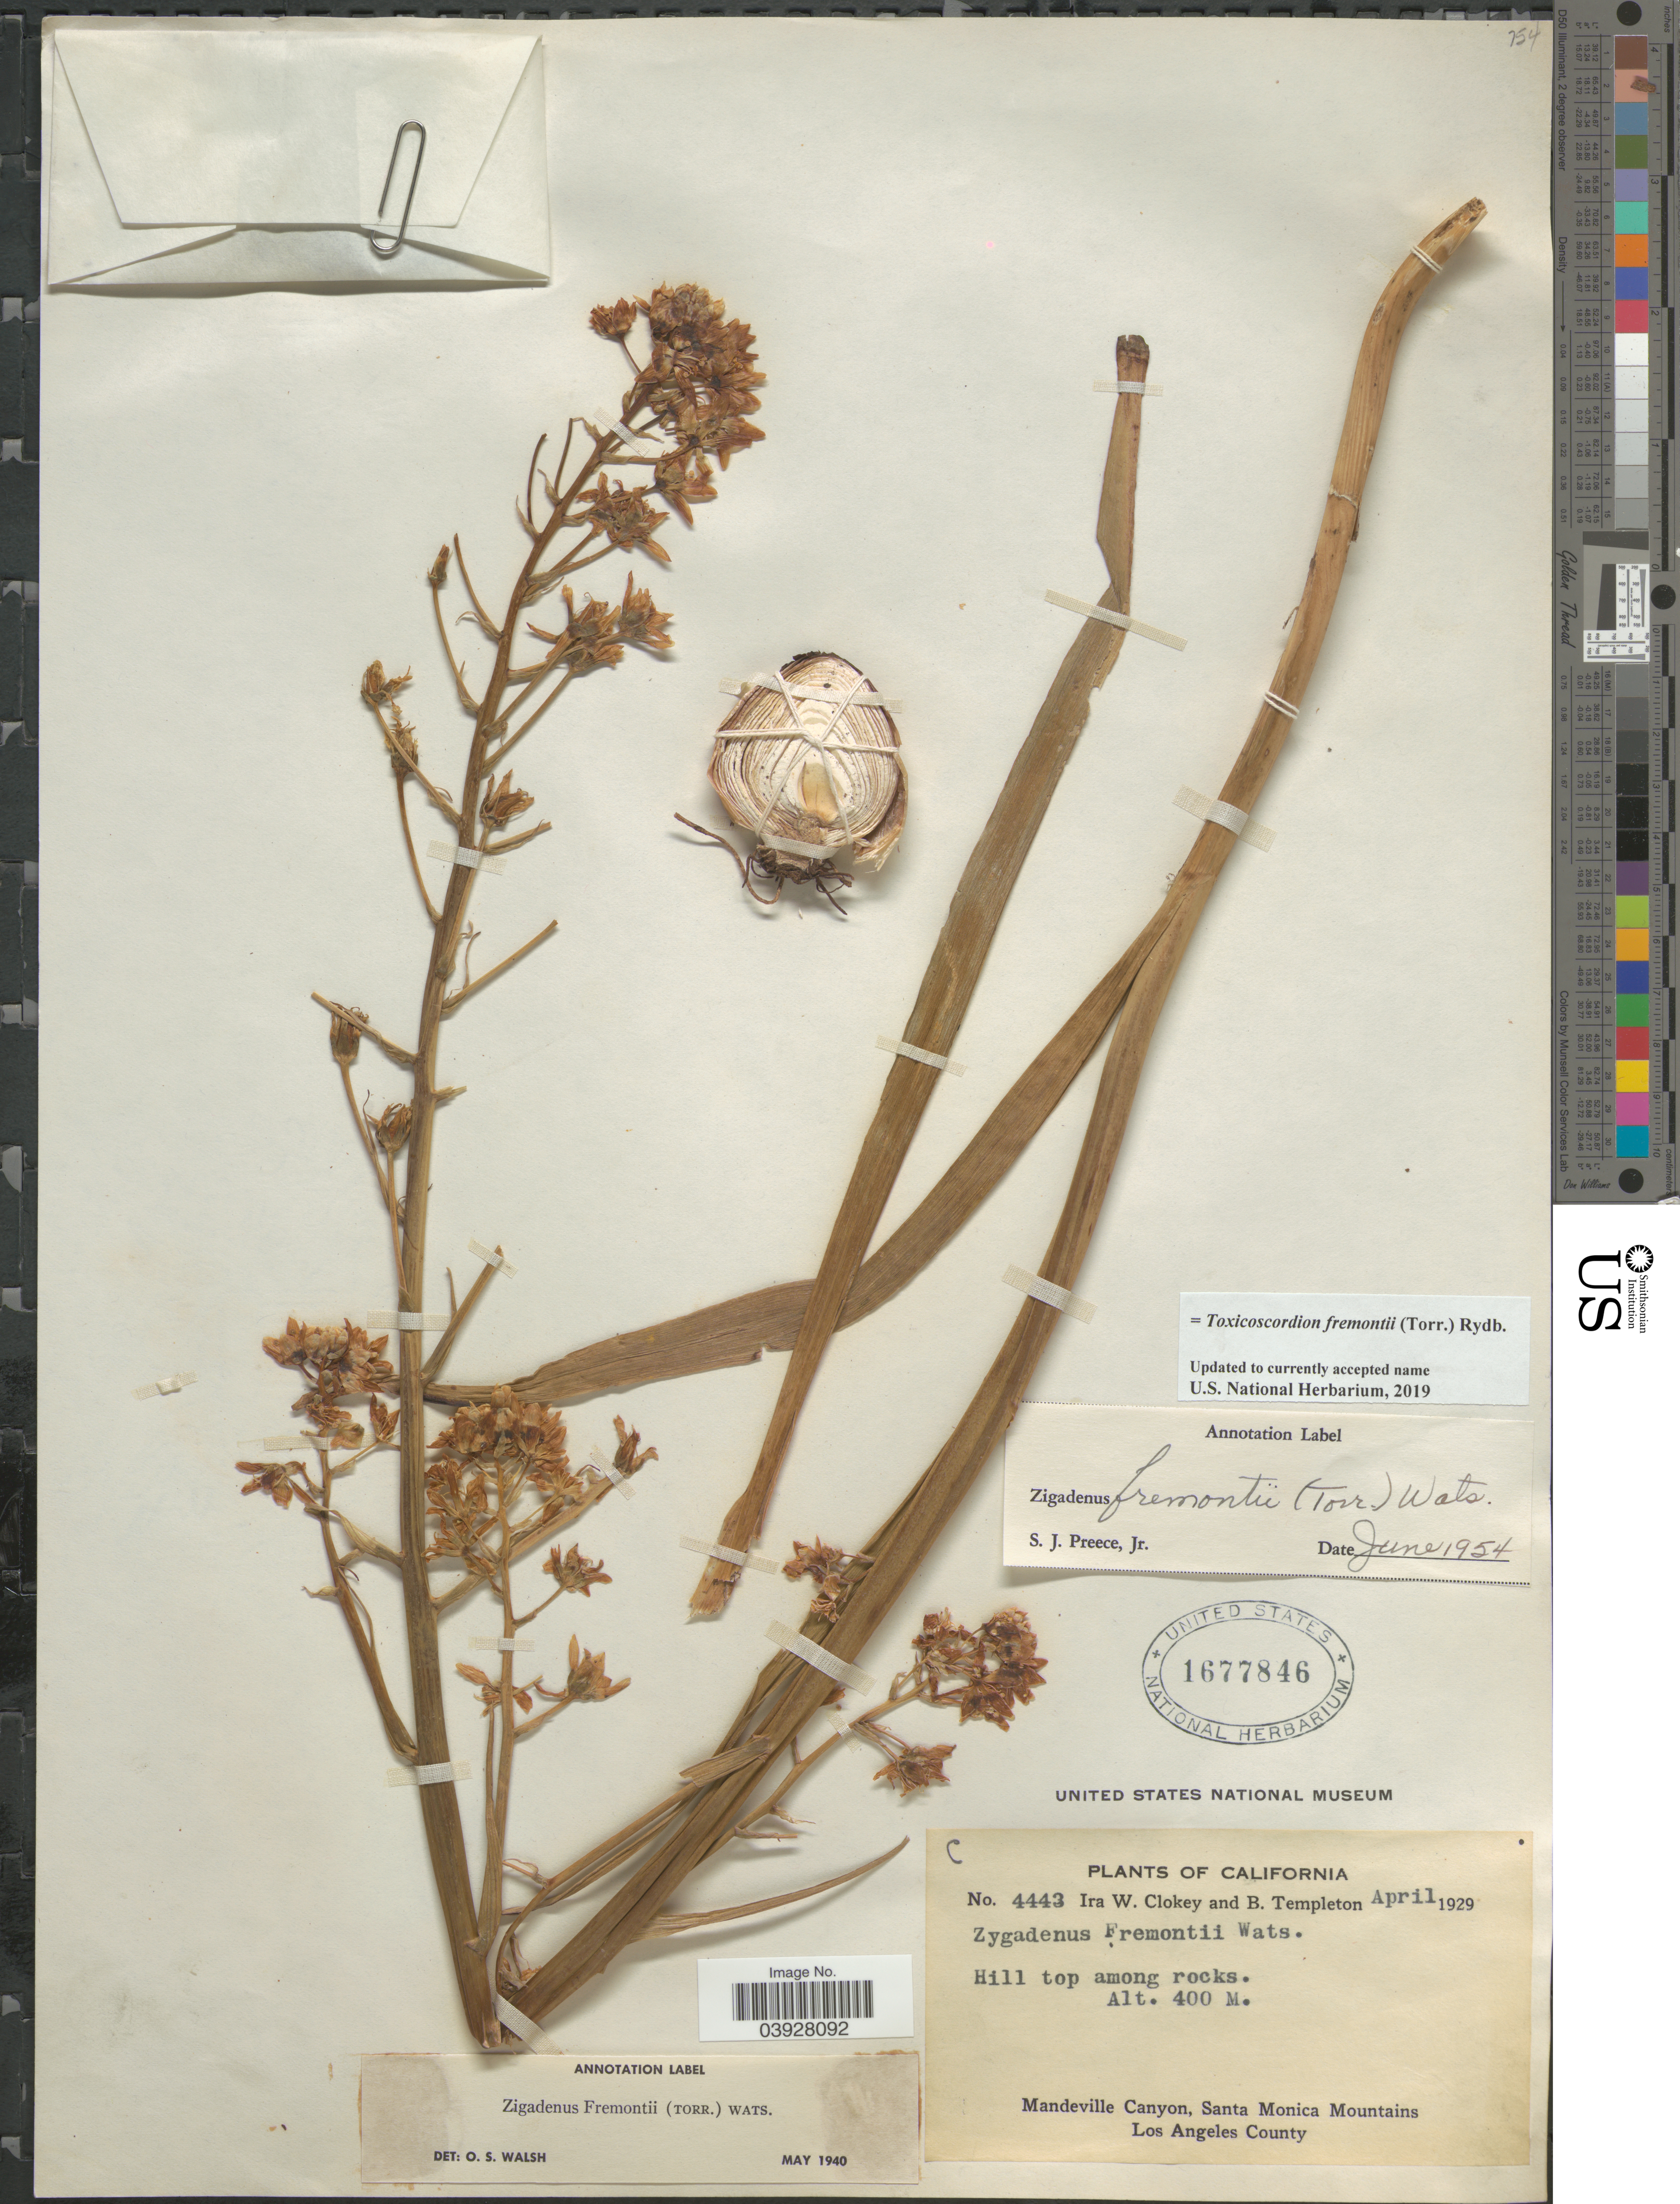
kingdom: Plantae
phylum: Tracheophyta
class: Liliopsida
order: Liliales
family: Melanthiaceae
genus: Toxicoscordion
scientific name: Toxicoscordion fremontii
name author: (Torr.) Rydb.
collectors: I. W. Clokey & B. Templeton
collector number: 4443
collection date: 1929-04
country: United States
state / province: California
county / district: Los Angeles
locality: Mandeville Canyon, Santa Monica Mountains. Los Angeles County.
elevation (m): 400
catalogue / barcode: US 1677846